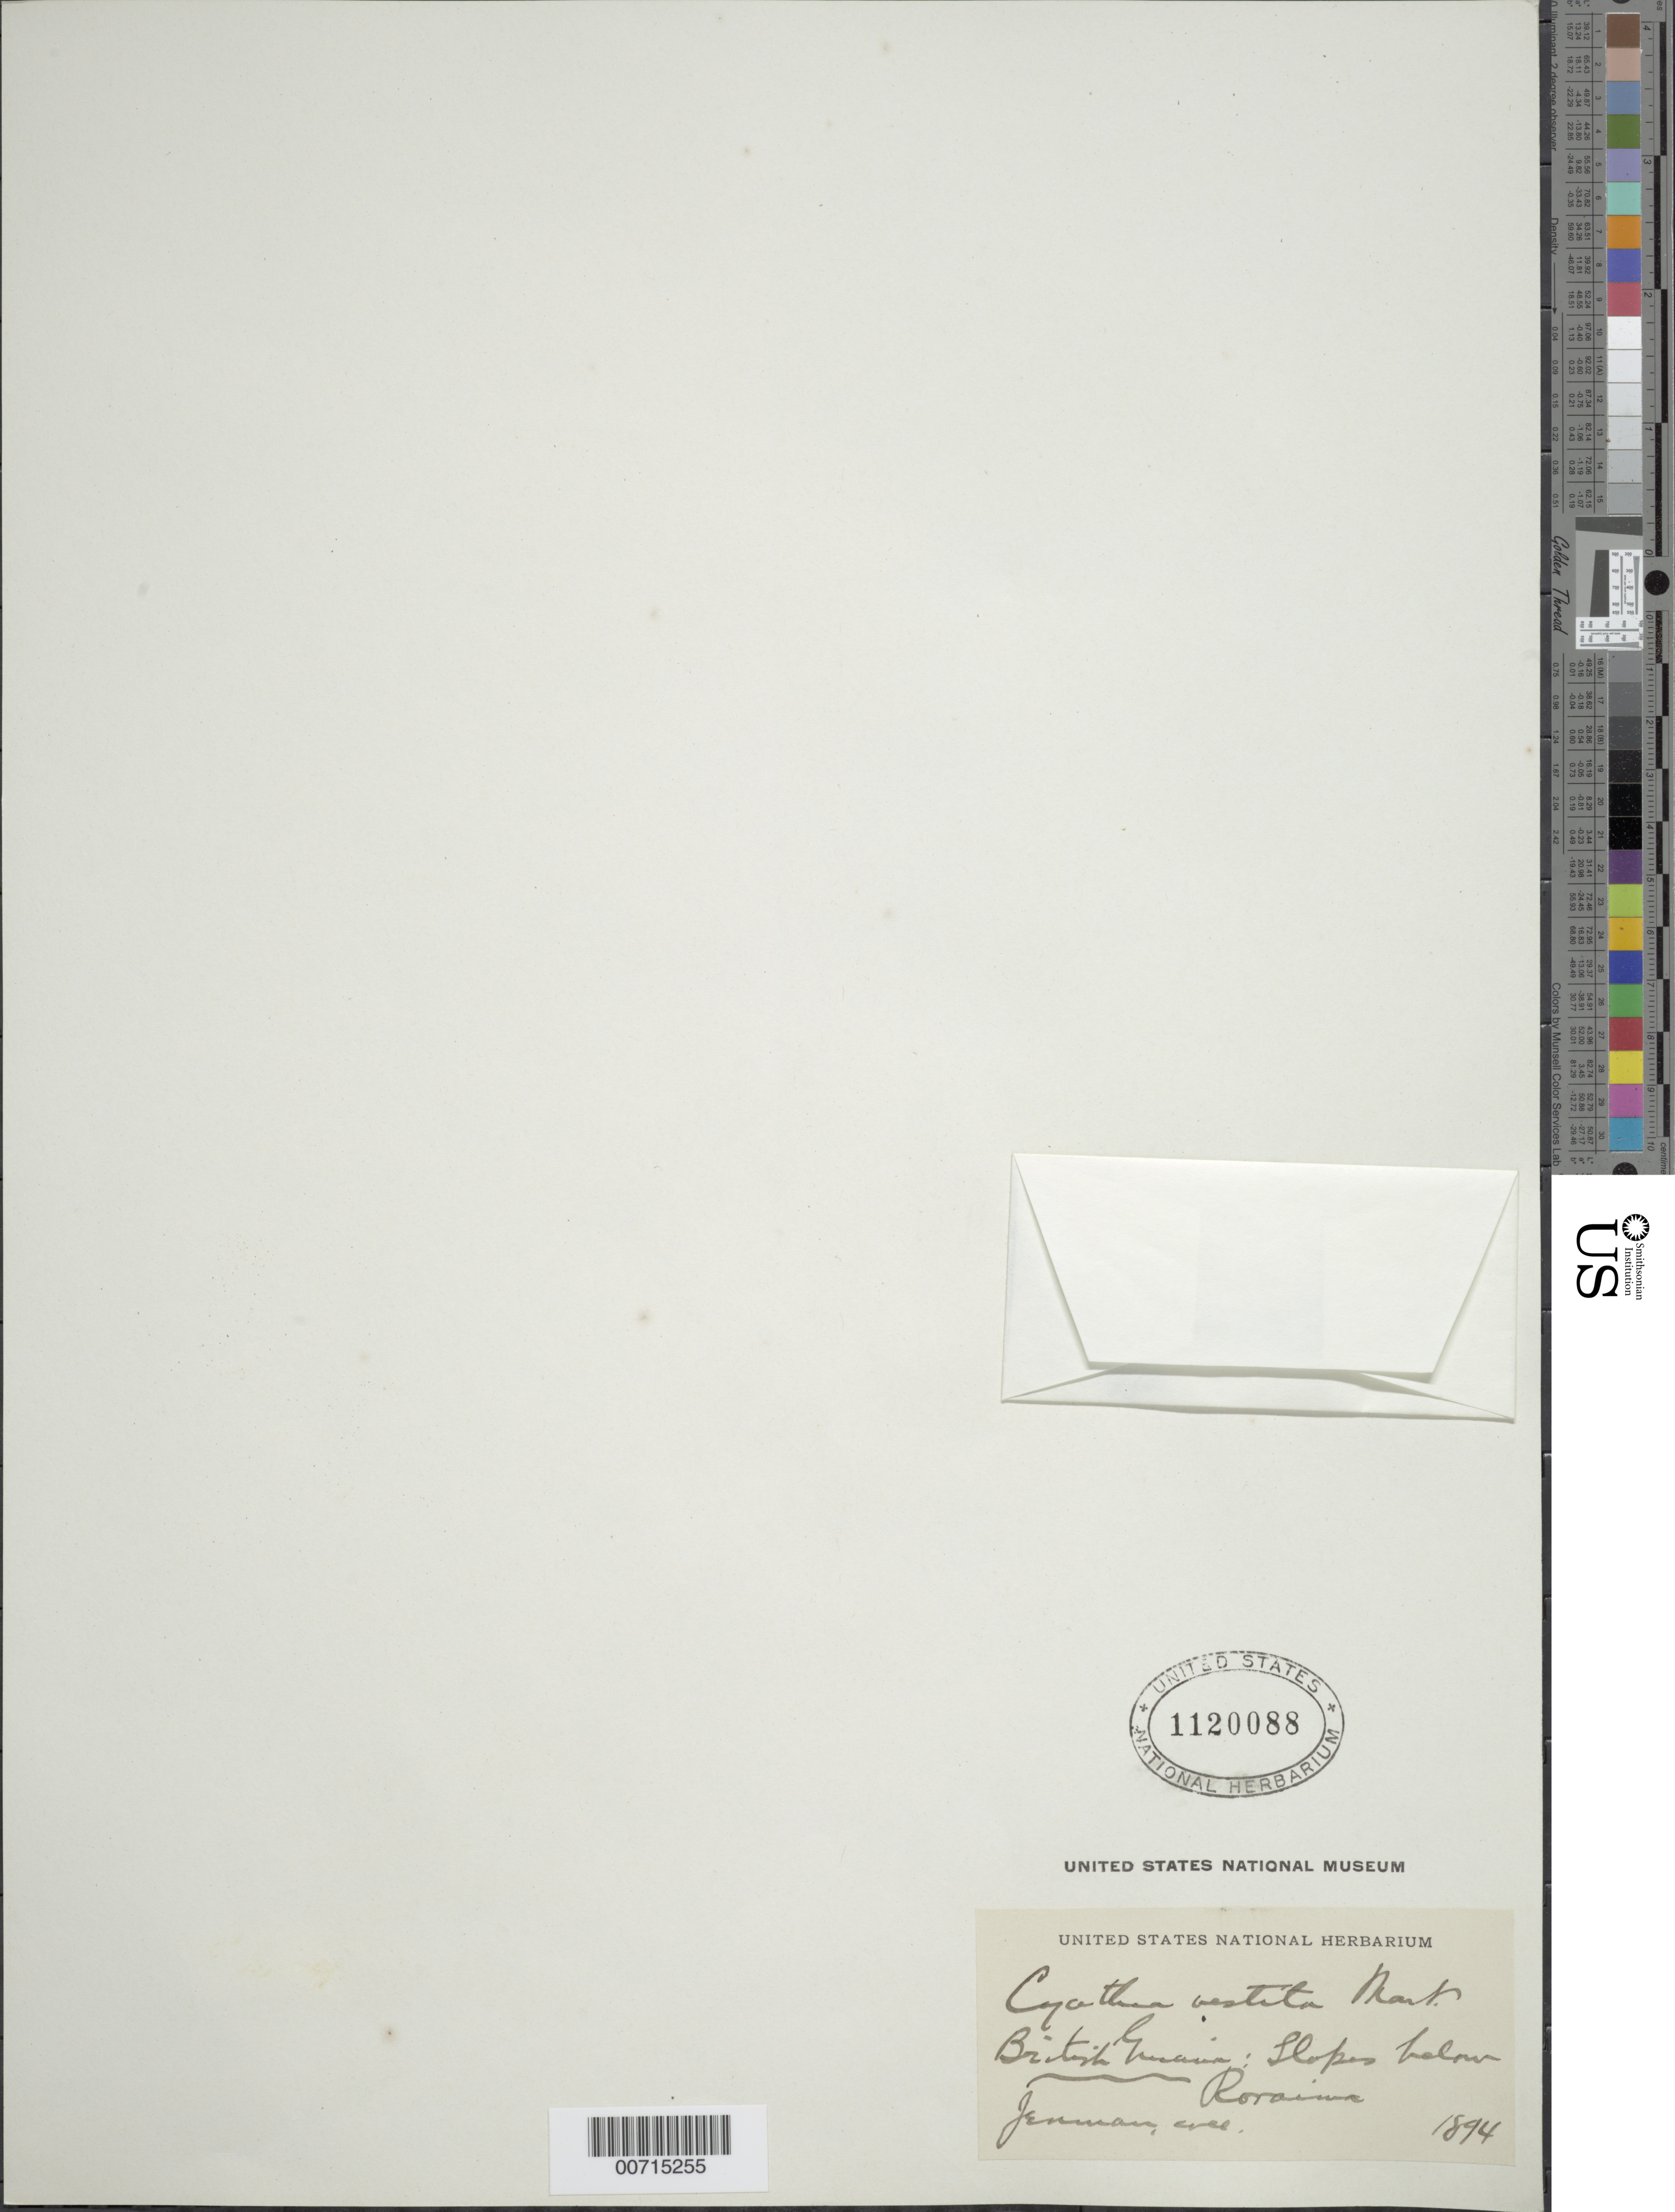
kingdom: Plantae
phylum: Tracheophyta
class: Polypodiopsida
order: Cyatheales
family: Cyatheaceae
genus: Cyathea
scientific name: Cyathea delgadii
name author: Pohl ex Sternb.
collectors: G. S. Jenman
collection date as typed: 1894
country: Guyana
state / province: Cuyuni-Mazaruni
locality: Mt. Roraima, slopes below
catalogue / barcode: US 1120088